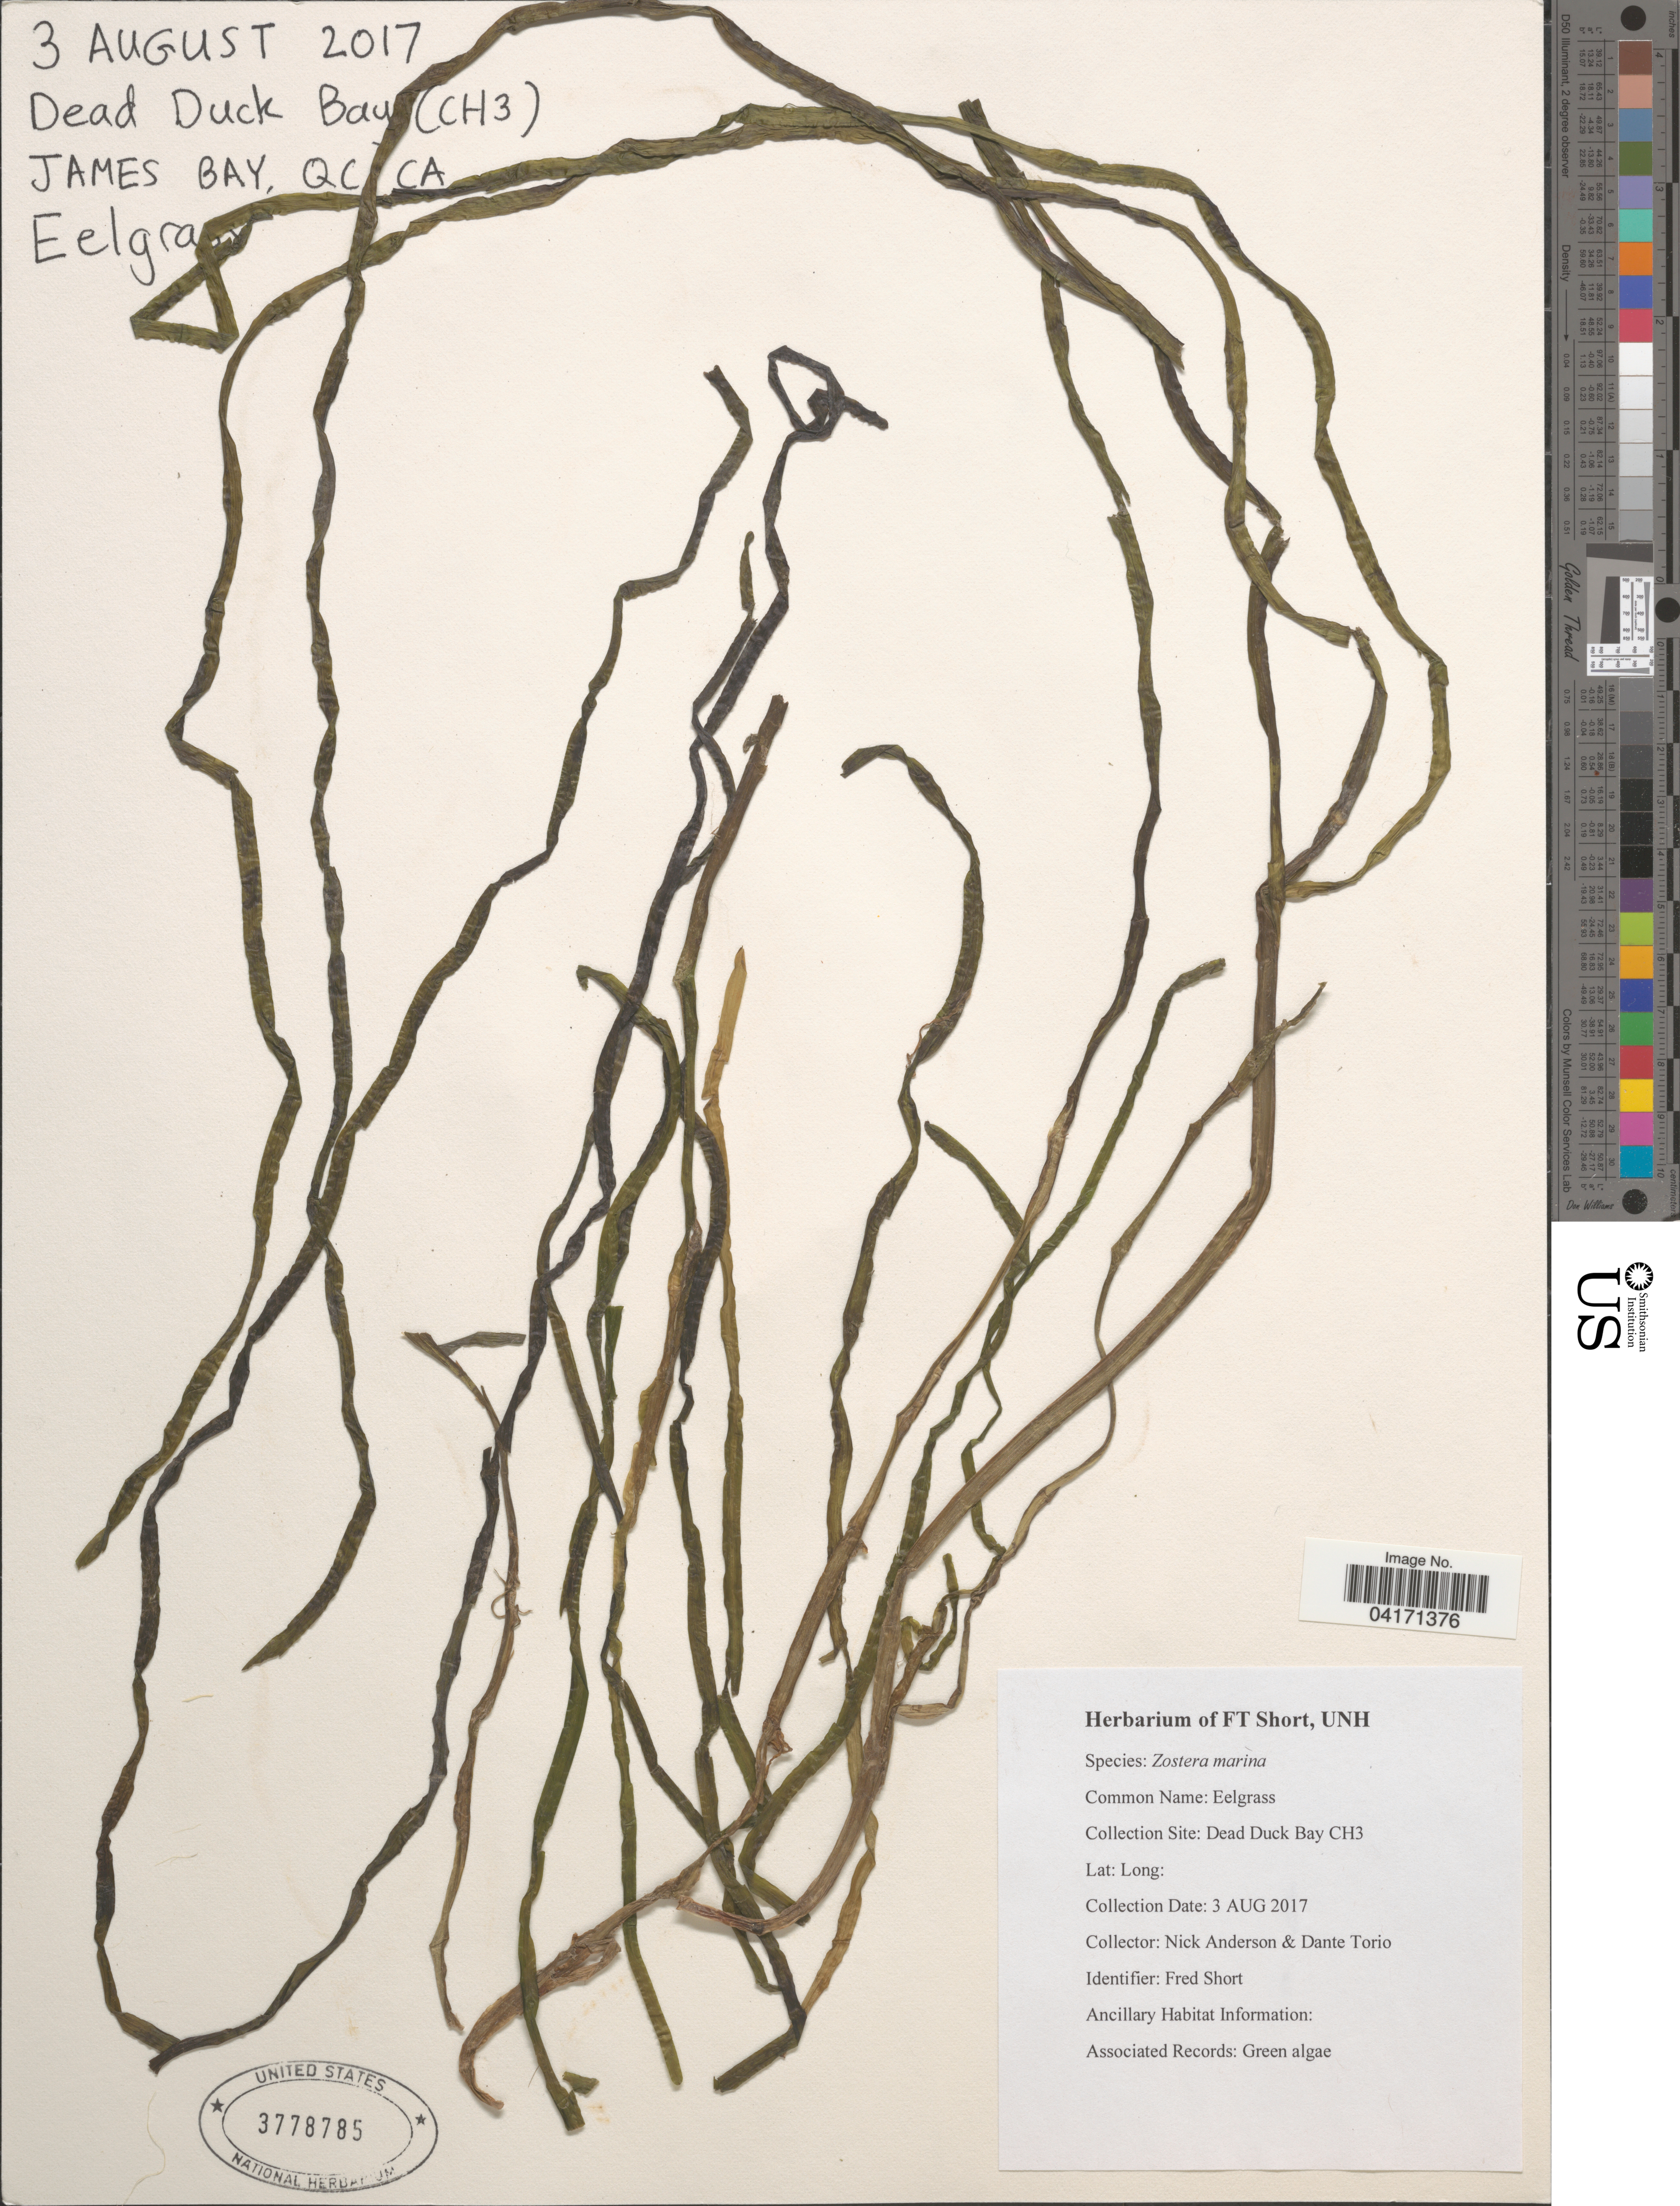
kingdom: Plantae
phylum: Tracheophyta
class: Liliopsida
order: Alismatales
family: Zosteraceae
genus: Zostera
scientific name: Zostera marina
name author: L.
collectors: N. Anderson & D. Torio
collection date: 2017-08-03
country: Canada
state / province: Quebec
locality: Dead Duck Bay CH3. James Bay.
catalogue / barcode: US 3778785